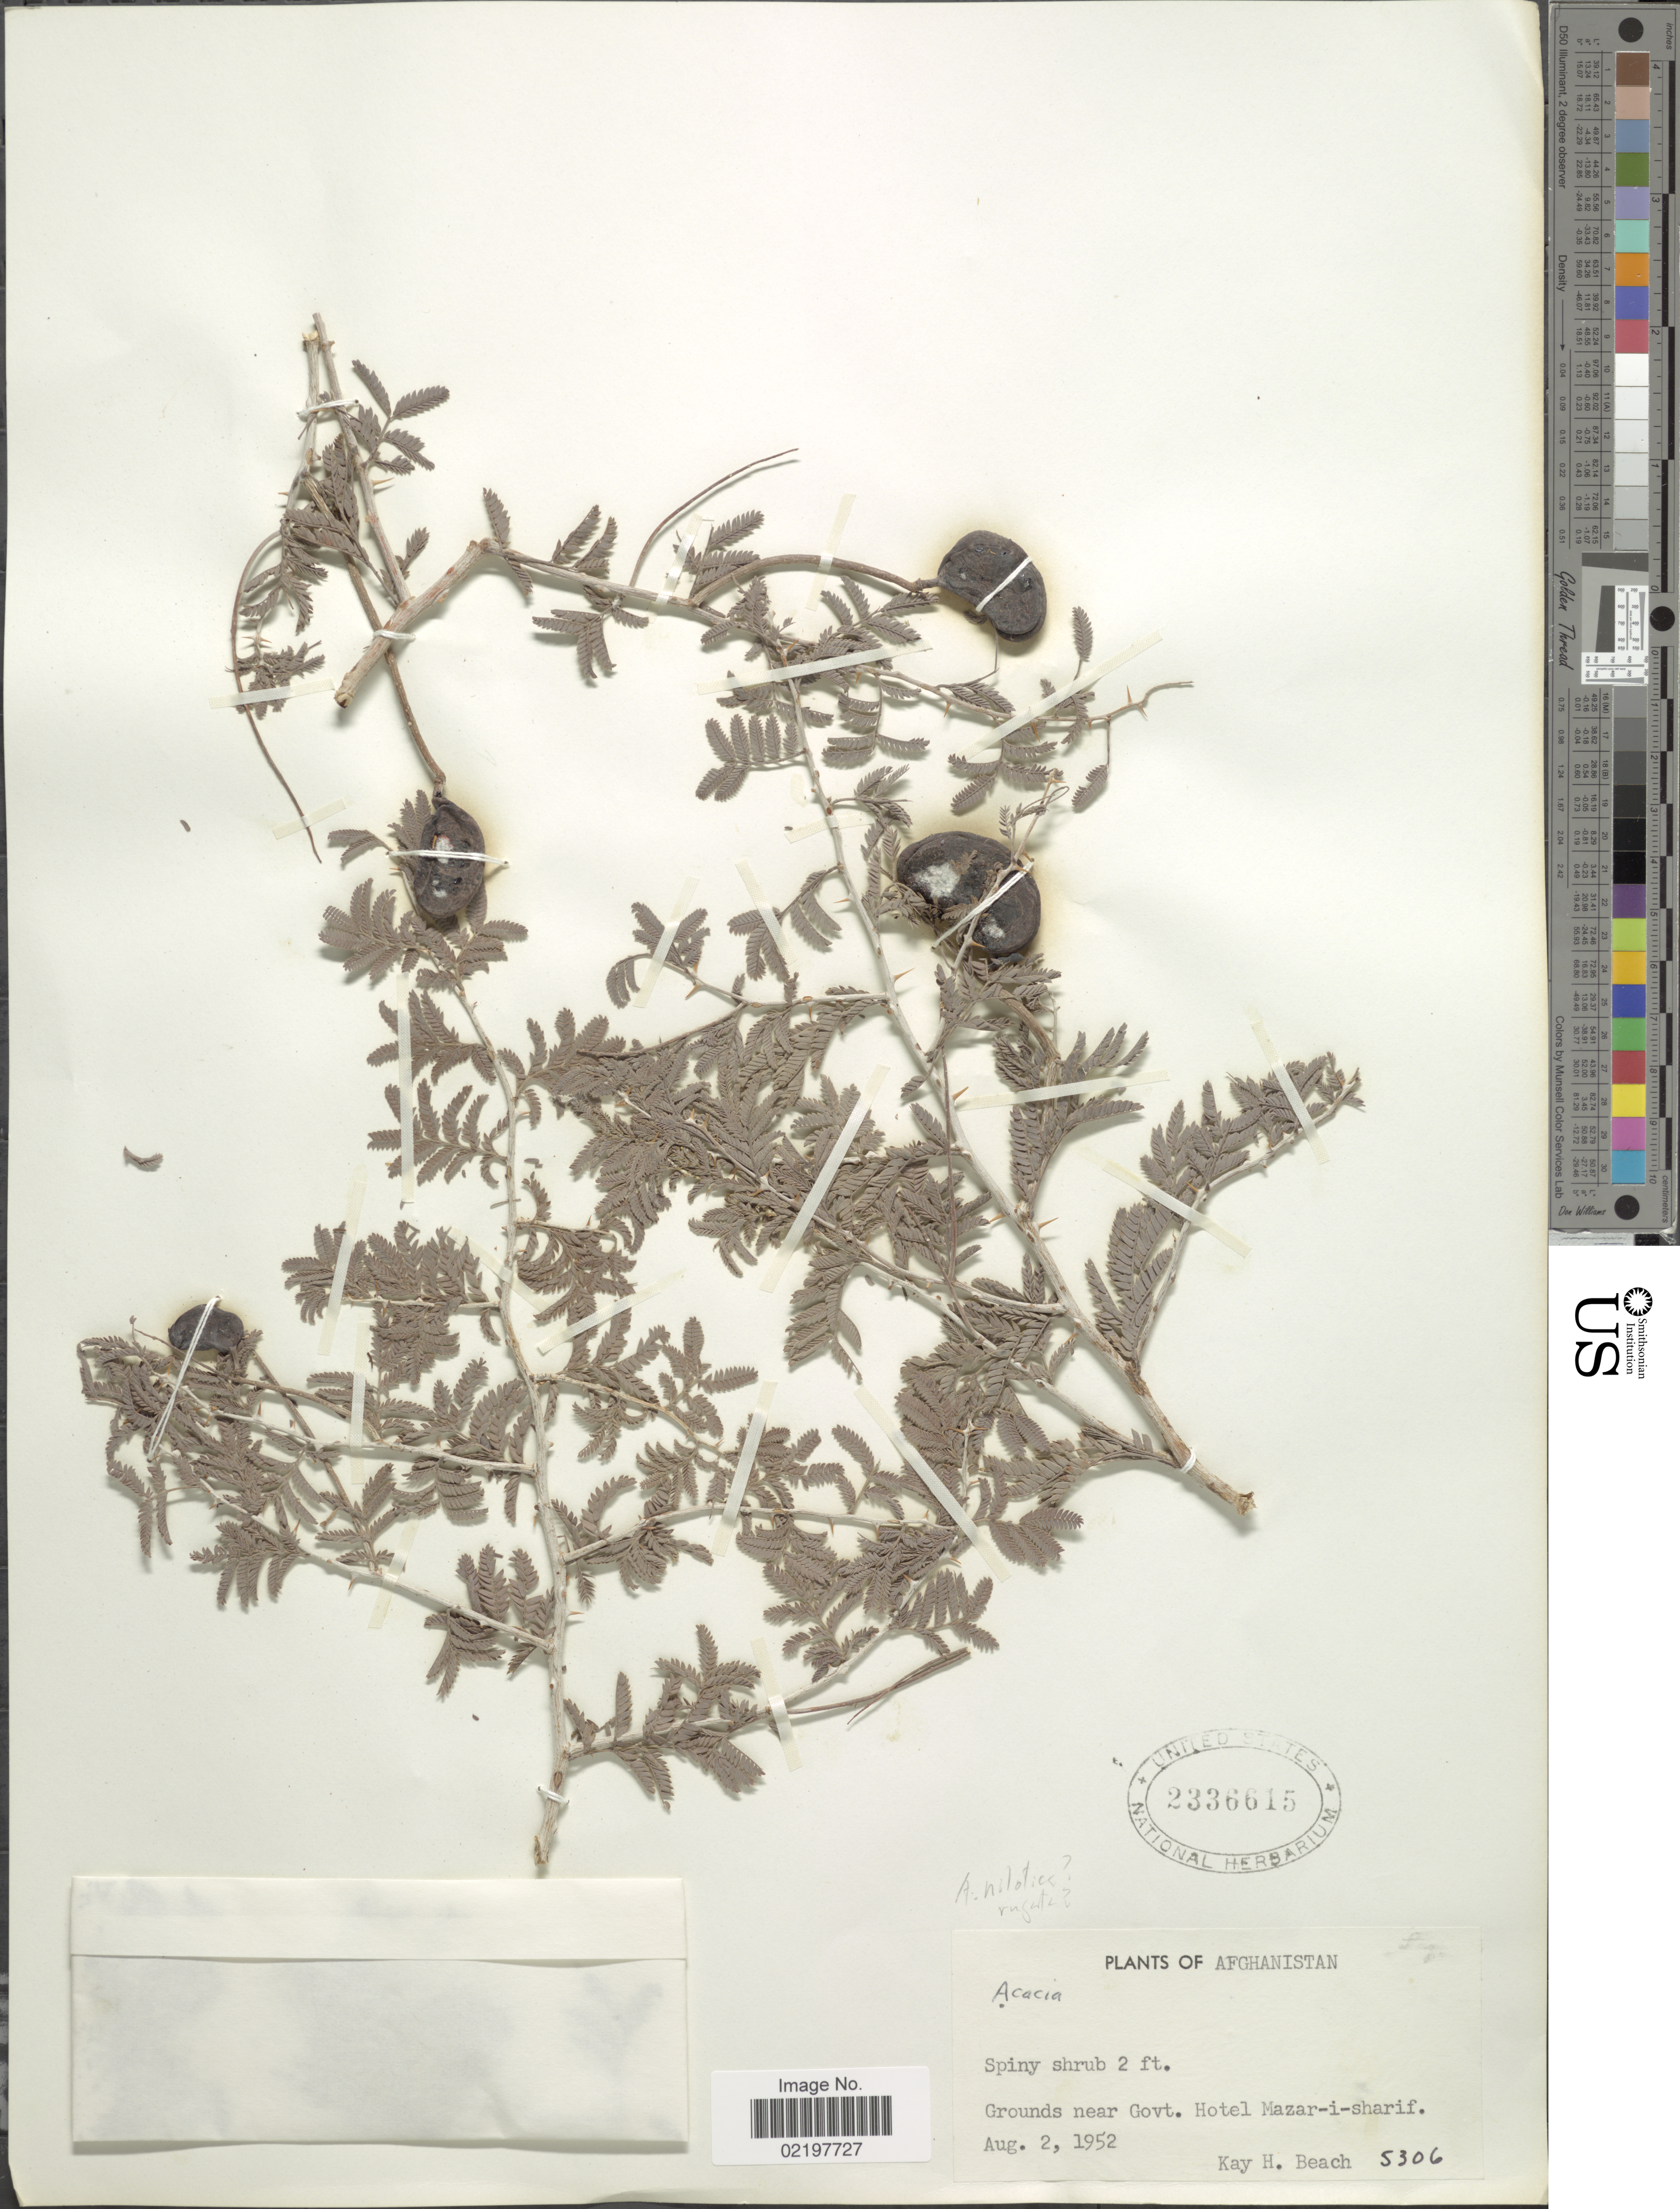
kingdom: Plantae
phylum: Tracheophyta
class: Magnoliopsida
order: Fabales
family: Fabaceae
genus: Prosopis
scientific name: Prosopis farcta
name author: (Banks & Sol.) J.F. Macbr.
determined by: Strong, M. T., (US), Smithsonian Institution - National Museum of Natural History (UNITED STATES)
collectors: K. H. Beach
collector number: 5306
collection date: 1952-08-02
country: Afghanistan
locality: Grounds near Govt. Hotel Mazar-i-sharif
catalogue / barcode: US 2336615